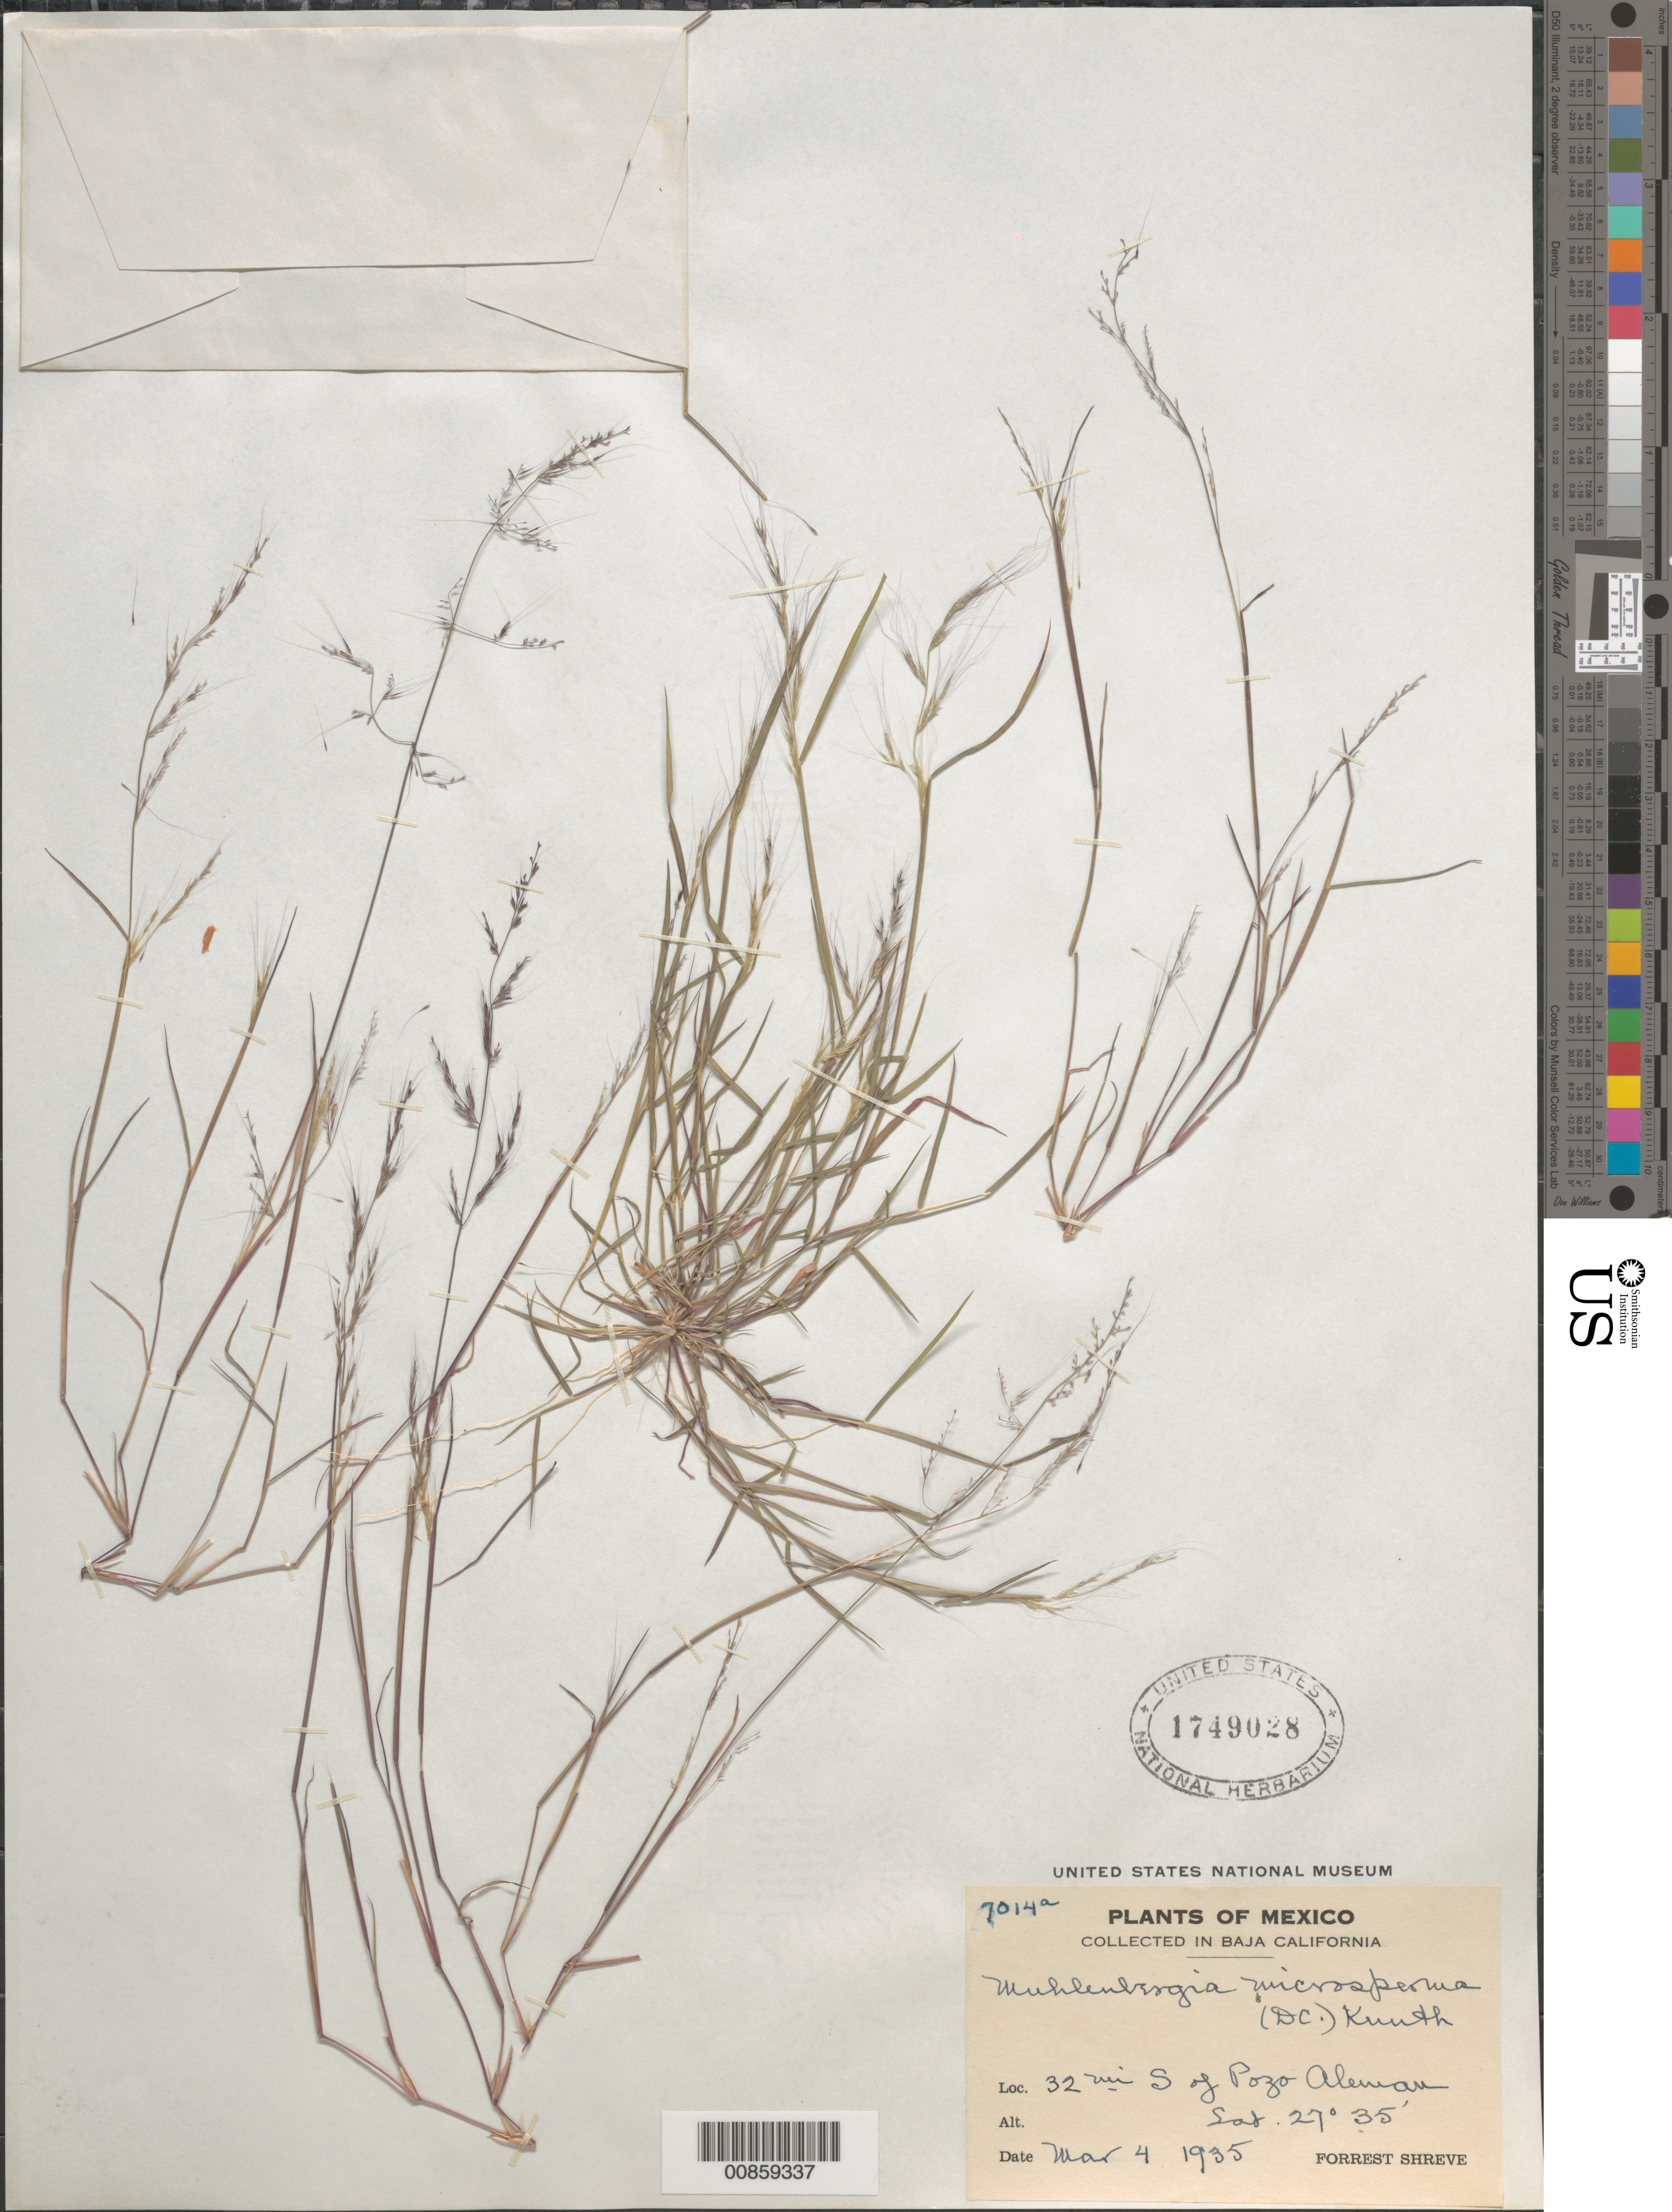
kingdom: Plantae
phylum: Tracheophyta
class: Liliopsida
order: Poales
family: Poaceae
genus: Muhlenbergia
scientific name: Muhlenbergia microsperma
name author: (DC.) Kunth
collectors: F. Shreve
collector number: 7014a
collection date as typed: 04 Mar 1935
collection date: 1935-03-04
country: Mexico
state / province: Baja California Norte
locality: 32 mi S of Pozo Aleman, B.C.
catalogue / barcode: US 1749028